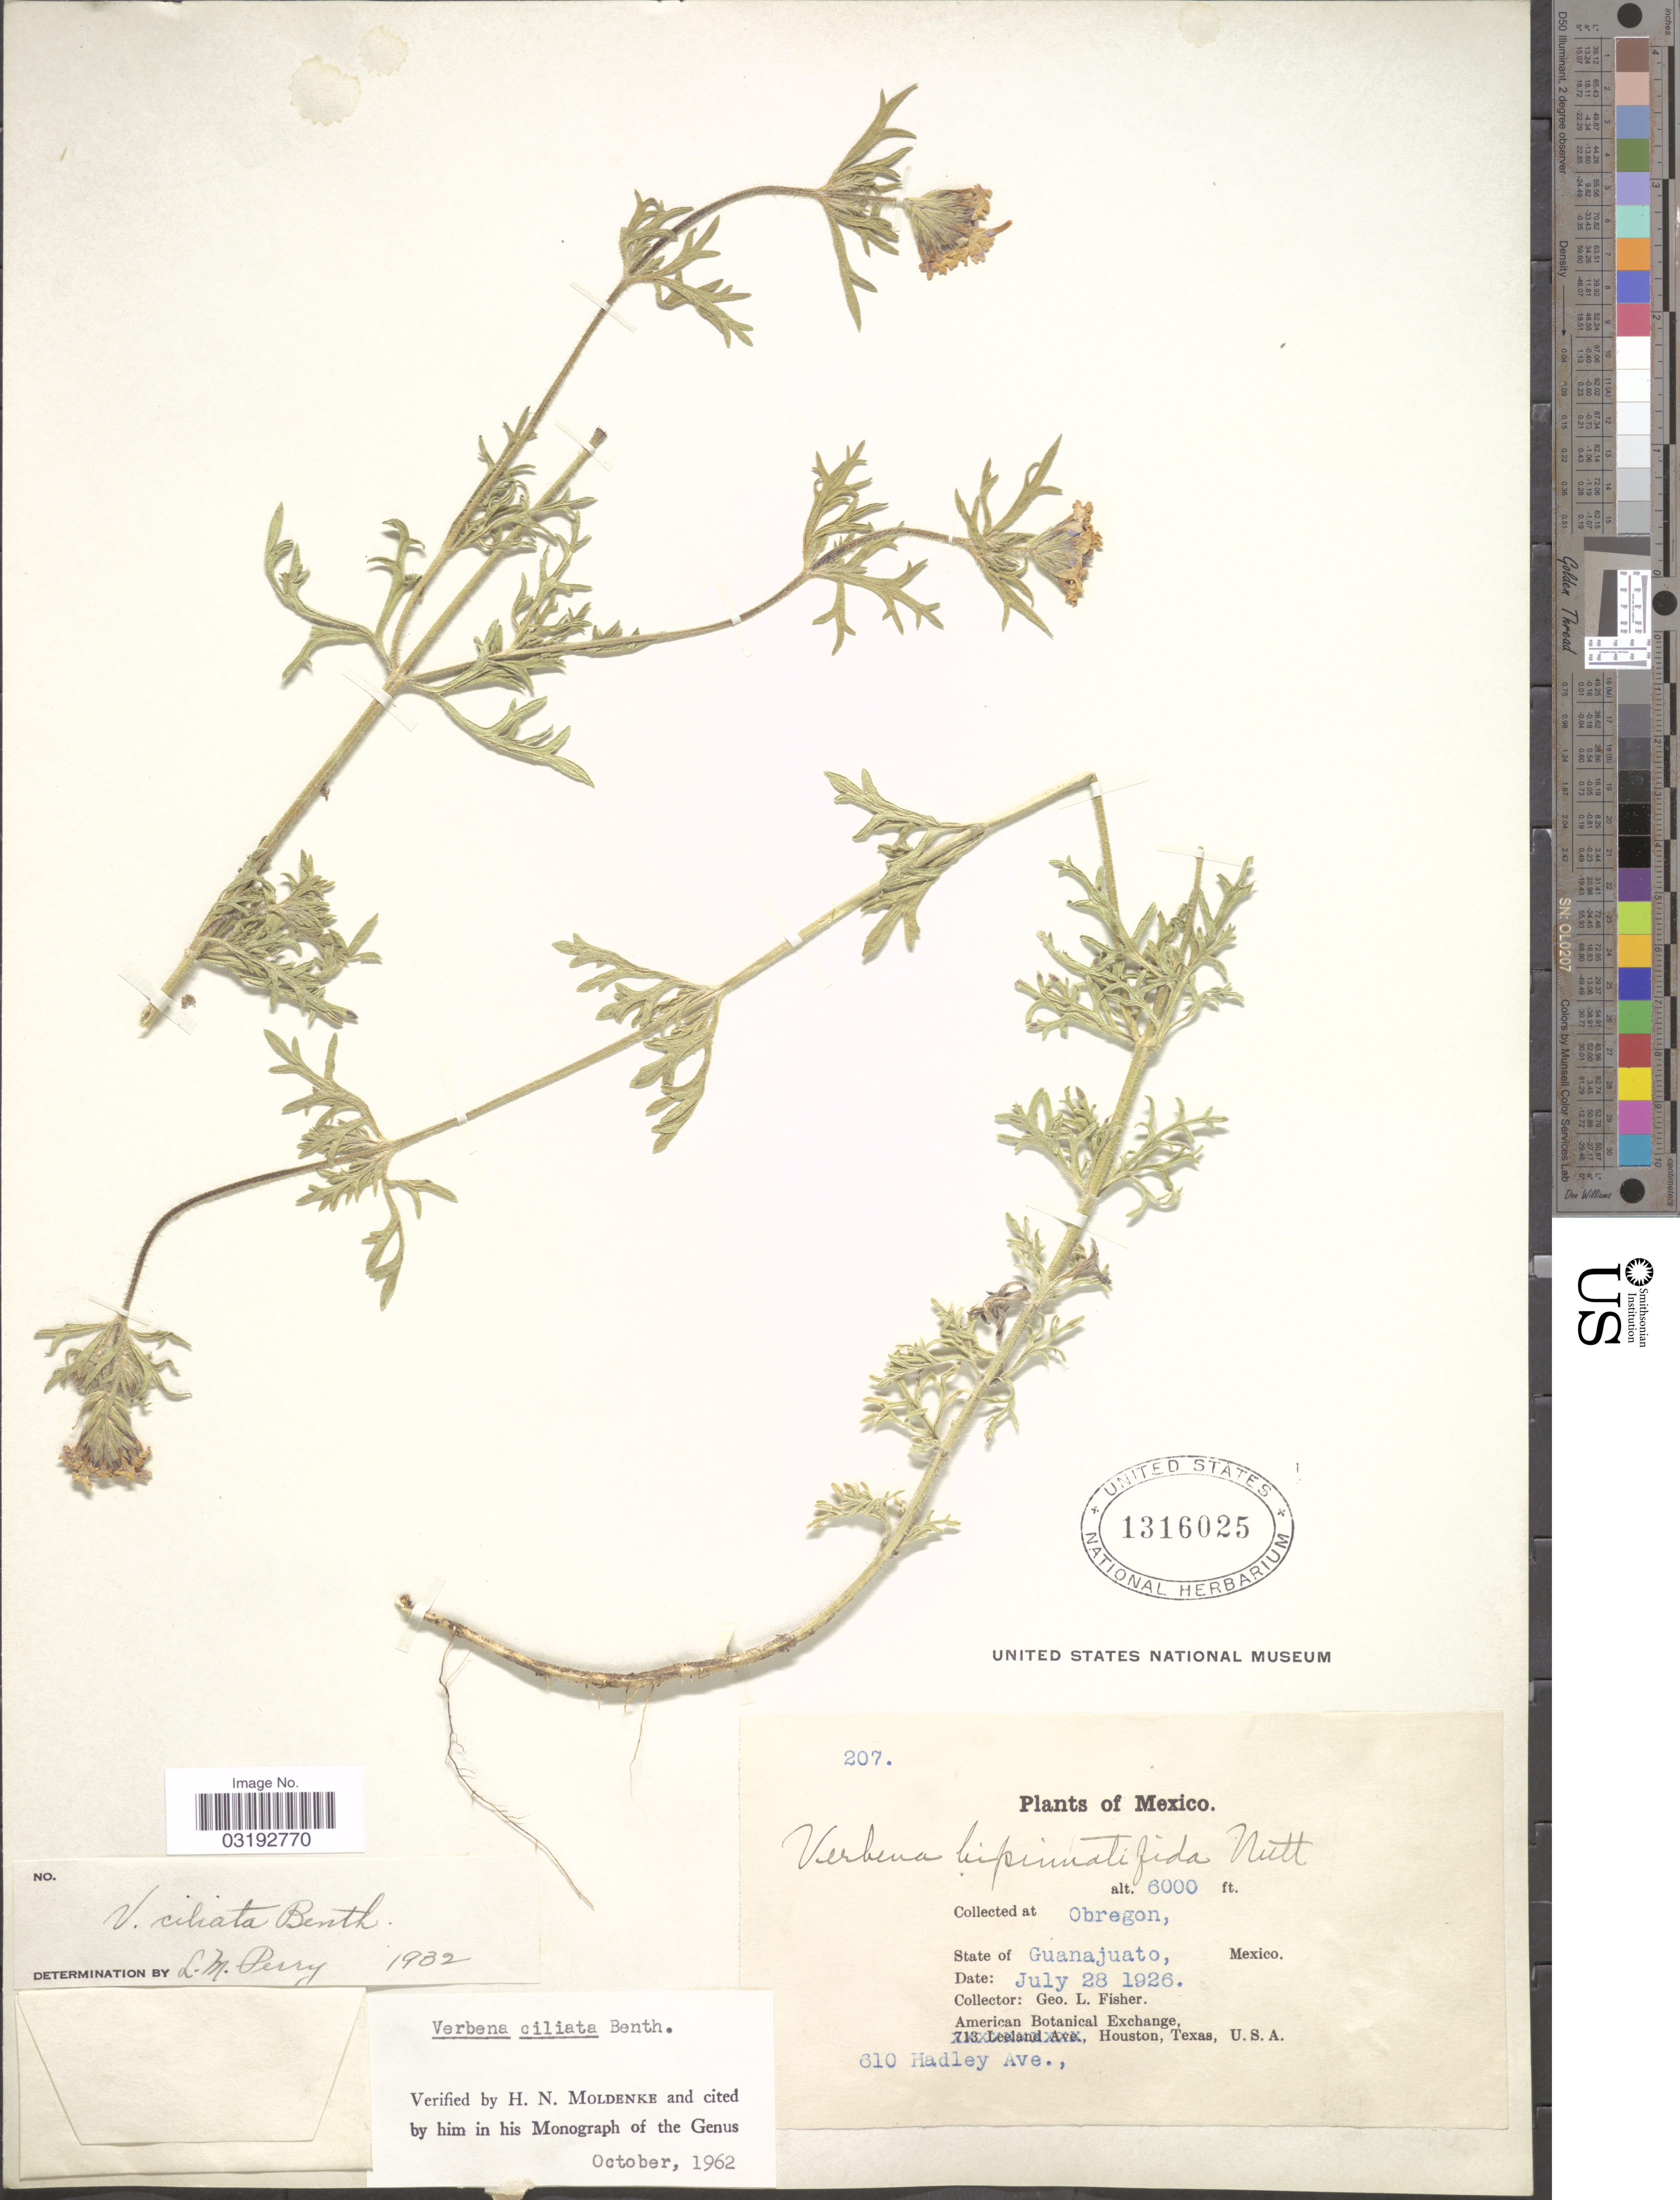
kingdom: Plantae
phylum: Tracheophyta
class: Magnoliopsida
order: Lamiales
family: Verbenaceae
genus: Verbena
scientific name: Verbena ciliata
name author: Benth.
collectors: G. L. Fisher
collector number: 207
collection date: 1926-07-28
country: Mexico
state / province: Guanajuato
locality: Obregon.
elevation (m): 1829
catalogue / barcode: US 1316025